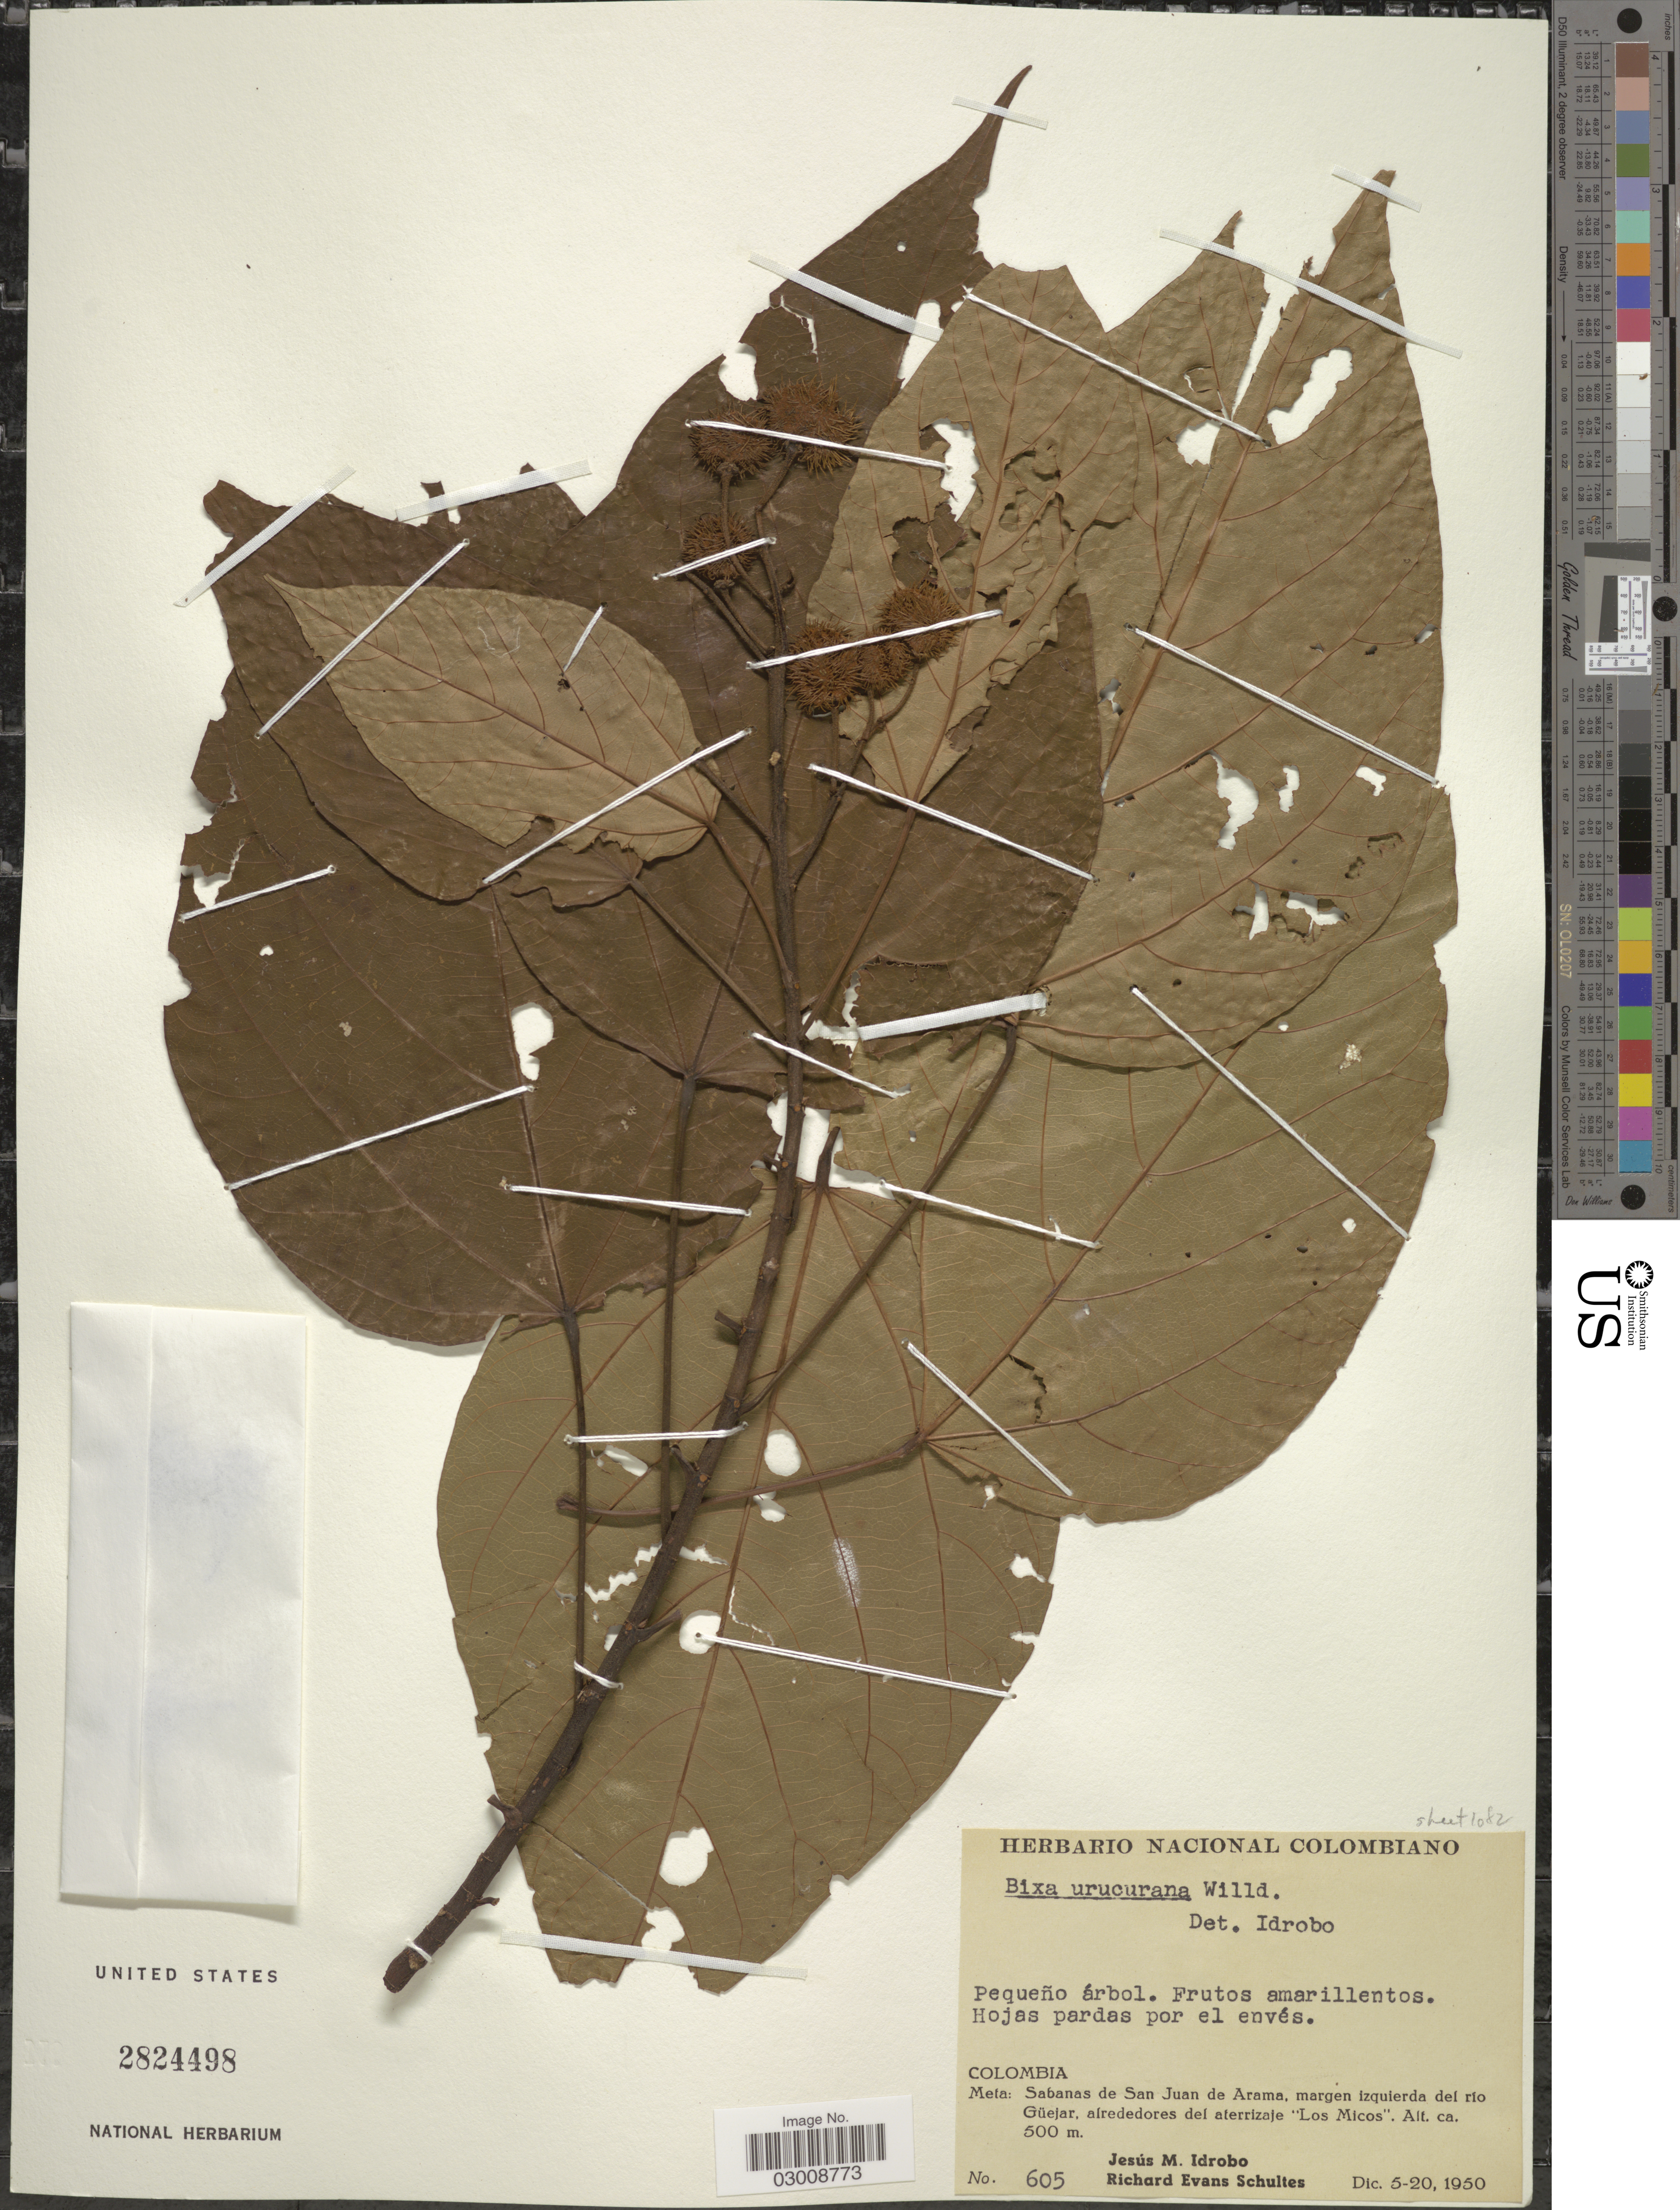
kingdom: Plantae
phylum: Tracheophyta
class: Magnoliopsida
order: Malvales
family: Bixaceae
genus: Bixa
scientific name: Bixa urucurana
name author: Willd.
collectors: J. M. Idrobo & R. E. Schultes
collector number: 605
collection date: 1950-12-05/1950-12-20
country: Colombia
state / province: Meta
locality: Sabanas de San Juan de Arama, margen izquierda del río Güejar, alrededores del aterrizaje "Los Micos".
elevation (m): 500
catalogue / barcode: US 2824498